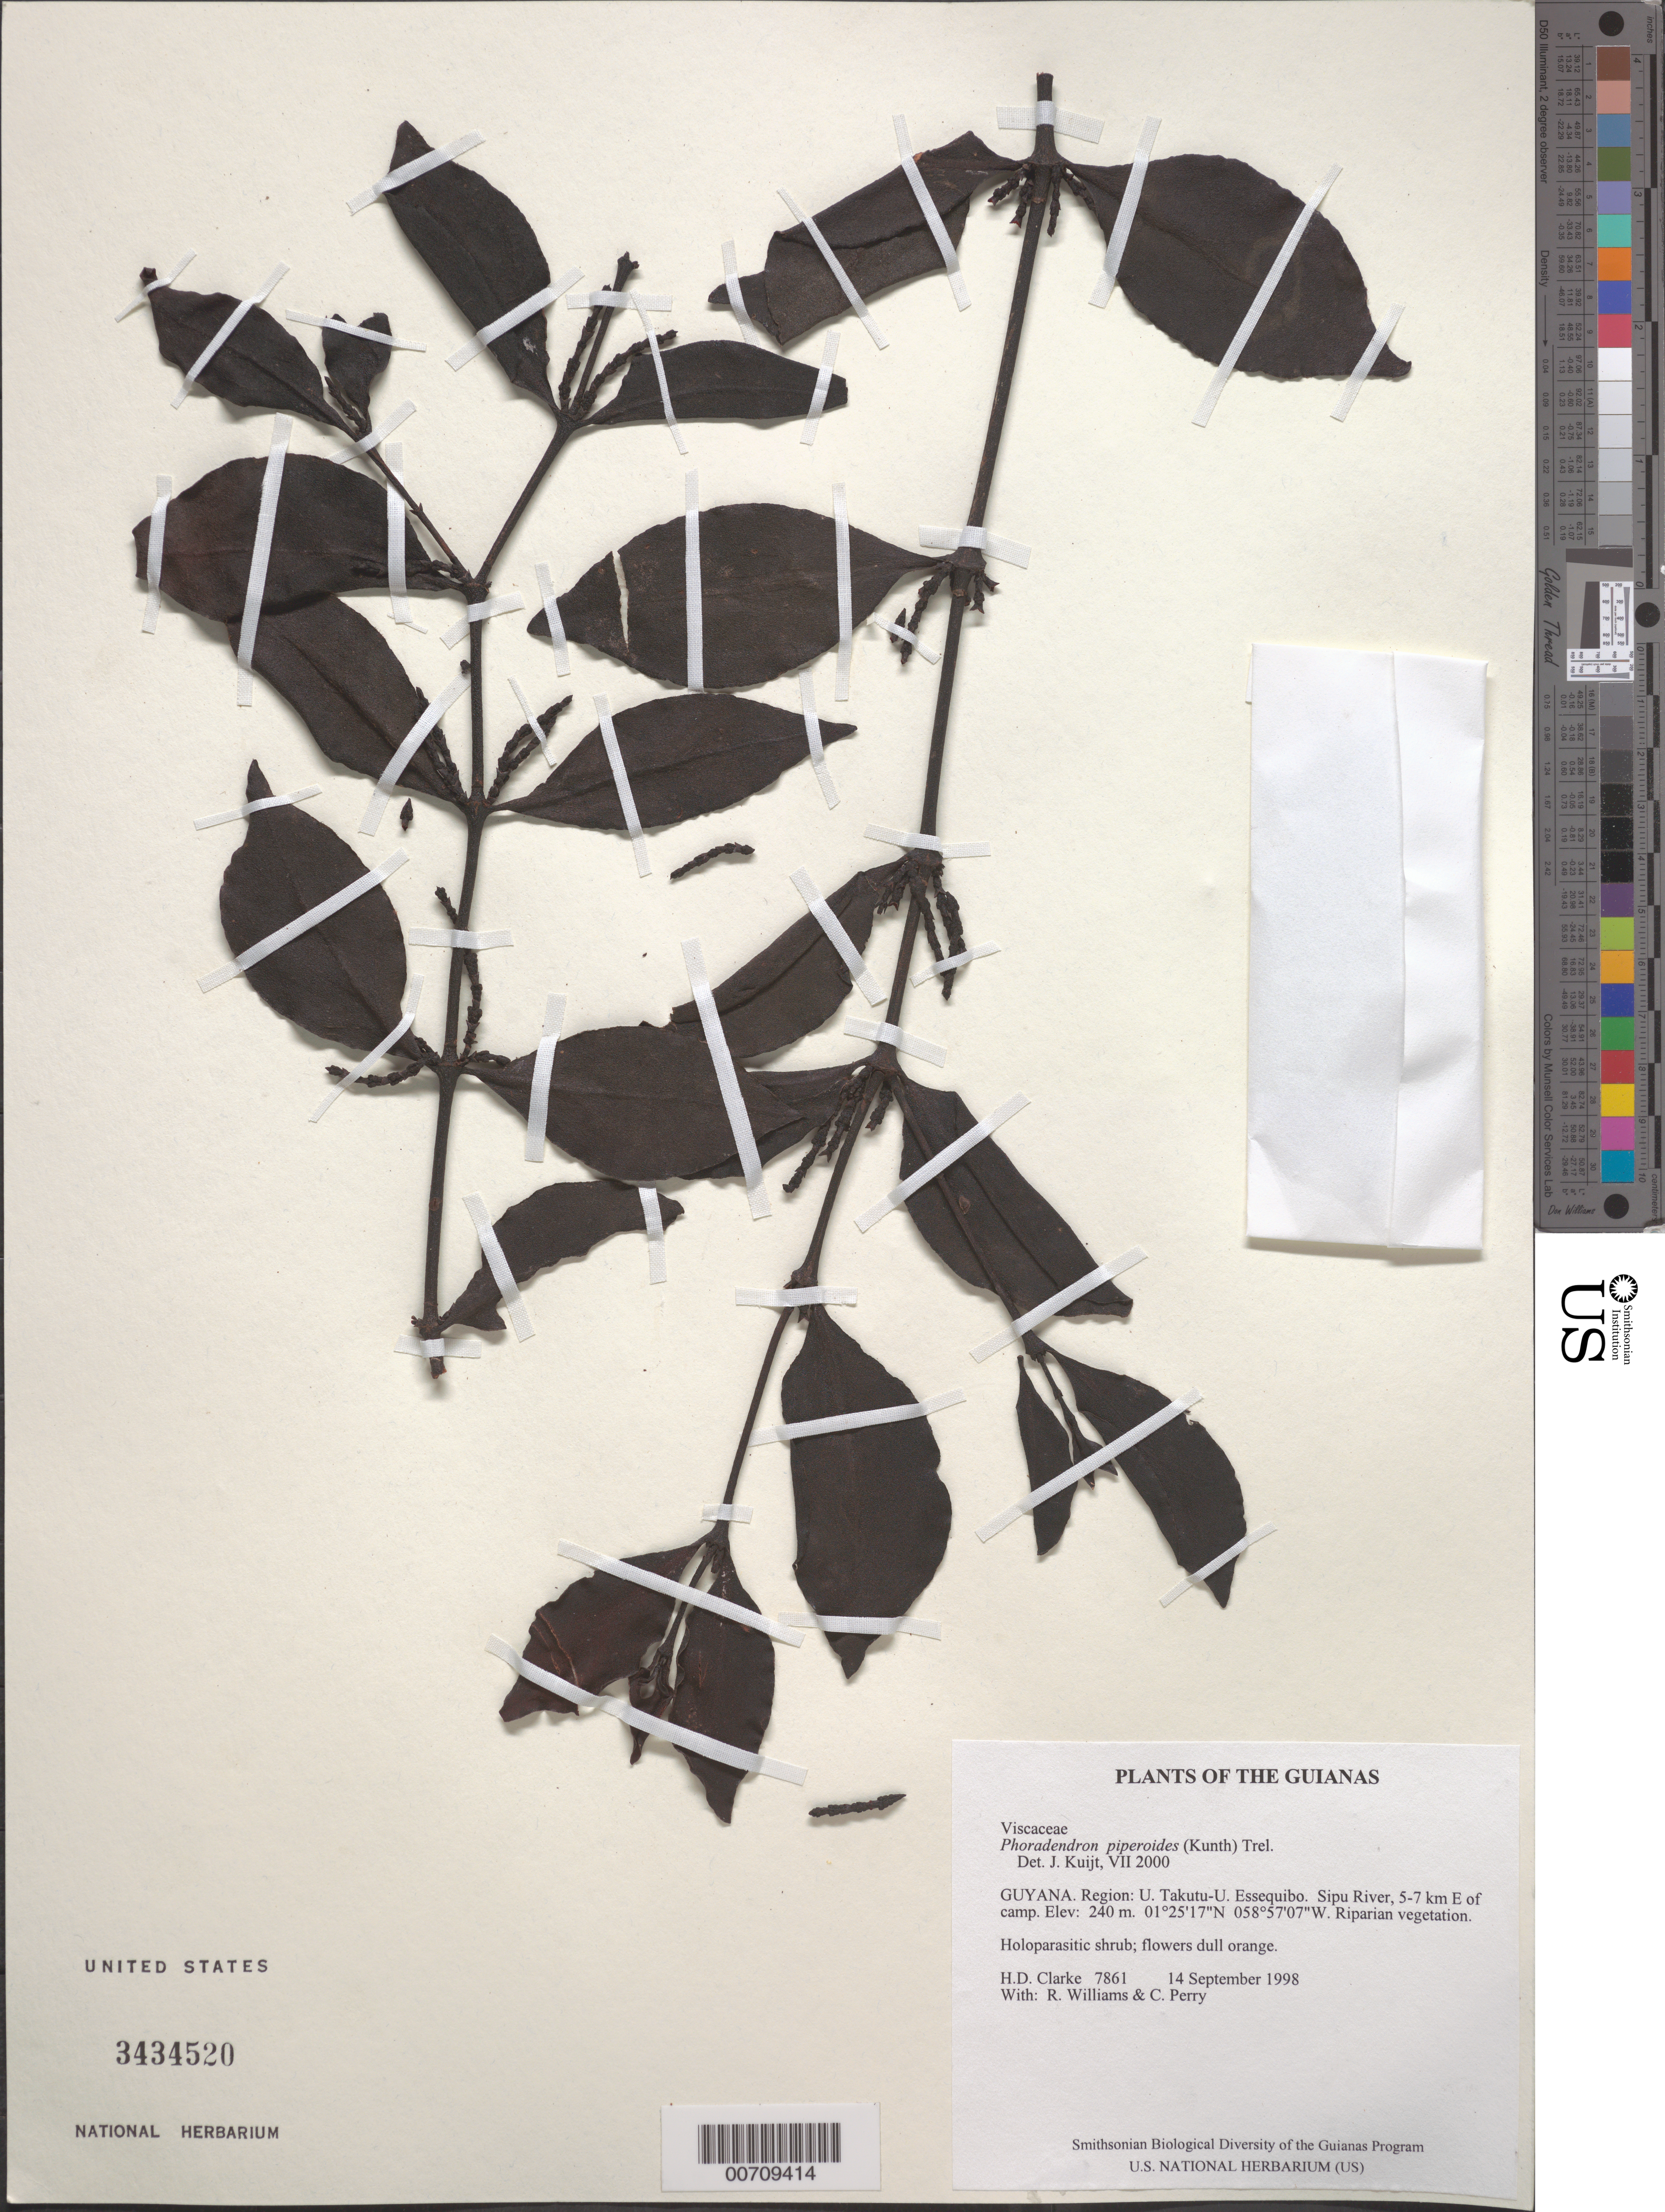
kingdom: Plantae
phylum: Tracheophyta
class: Magnoliopsida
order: Santalales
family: Viscaceae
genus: Phoradendron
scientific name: Phoradendron piperoides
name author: (Kunth) Trel.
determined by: Kuijt, Job, (CANADA)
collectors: H. D. Clarke, R. Williams & C. Perry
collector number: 7861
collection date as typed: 14 September 1998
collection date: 1998-09-14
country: Guyana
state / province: U. Takutu-U. Essequibo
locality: Sipu River, 5-7 km E of camp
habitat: Riparian vegetation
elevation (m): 240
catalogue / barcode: US 3434520